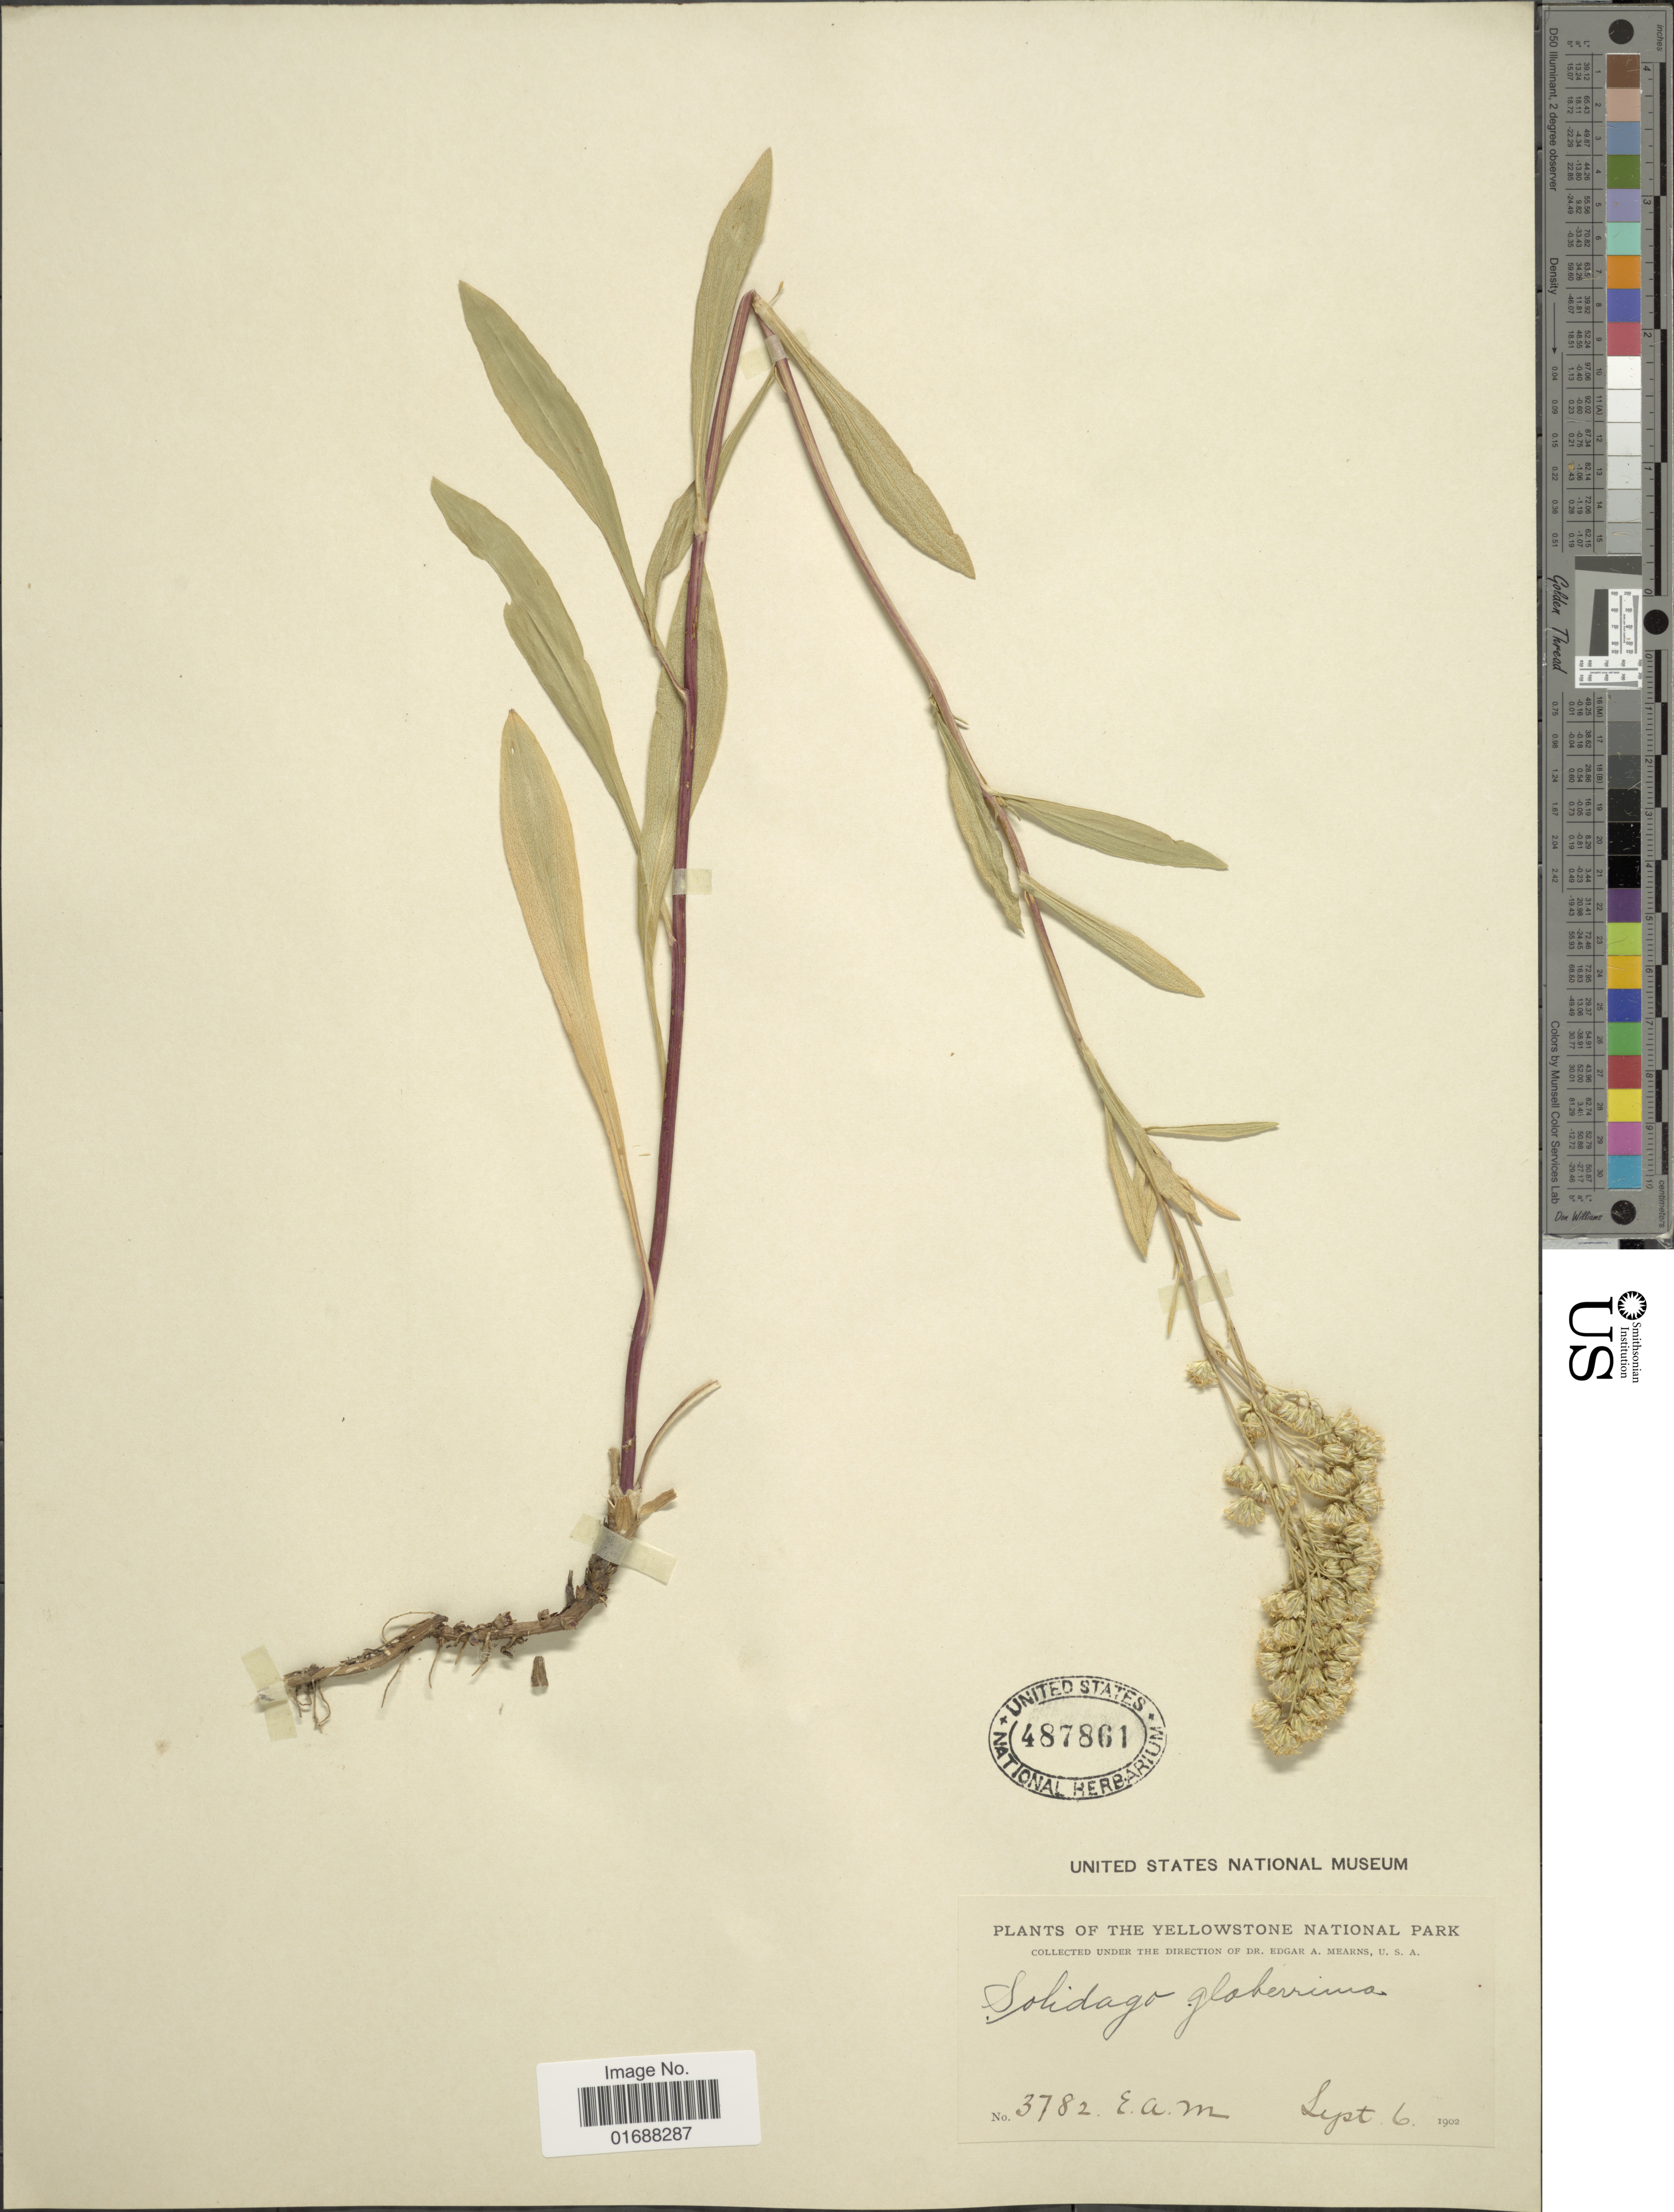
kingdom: Plantae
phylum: Tracheophyta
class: Magnoliopsida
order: Asterales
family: Asteraceae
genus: Solidago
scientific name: Solidago missouriensis var. missouriensis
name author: Nutt.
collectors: E. A. Mearns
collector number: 3782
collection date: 1902-09-06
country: United States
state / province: Wyoming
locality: Yellowstone National Park.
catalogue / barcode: US 487861